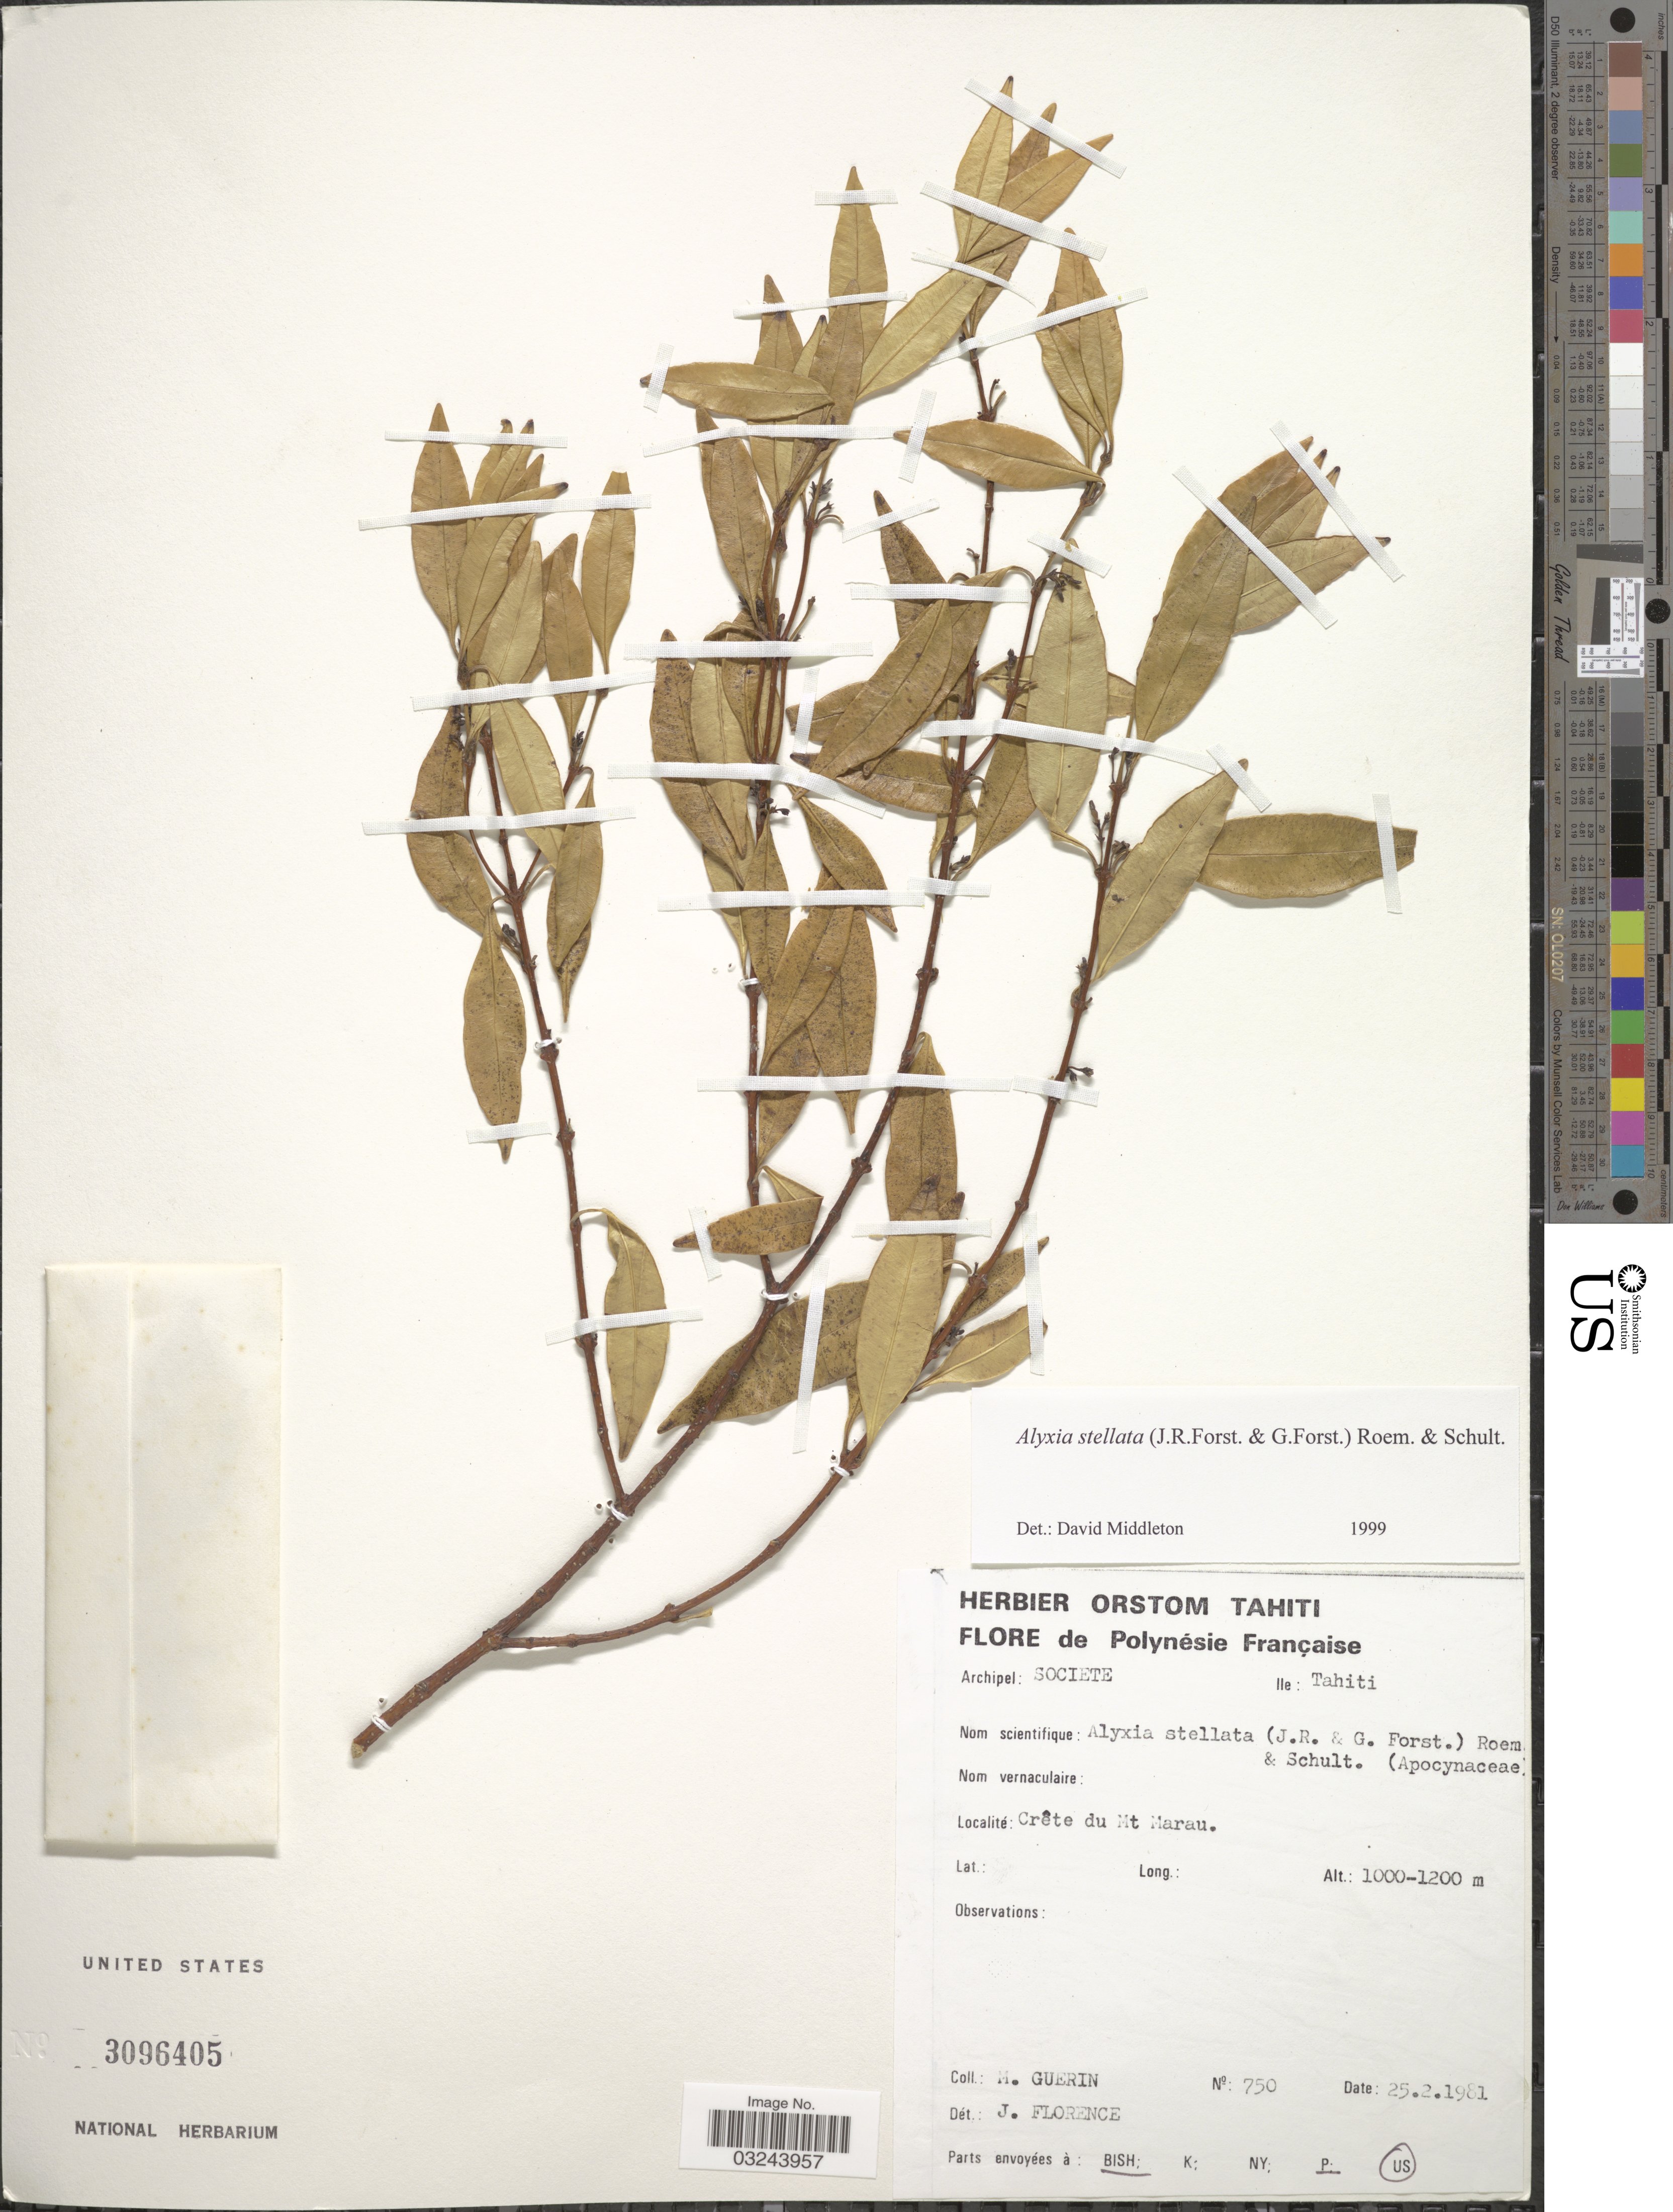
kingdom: Plantae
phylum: Tracheophyta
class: Magnoliopsida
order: Gentianales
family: Apocynaceae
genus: Alyxia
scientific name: Alyxia stellata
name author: (J.R. Forst. & G. Forst.) Roem. & Schult.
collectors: M. Guérin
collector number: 750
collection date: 1981-02-25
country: French Polynesia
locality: Polynésie Française. Archipel: Societe. Ile: Tahiti. Crête du Mt Marau.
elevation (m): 1000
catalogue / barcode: US 3096405